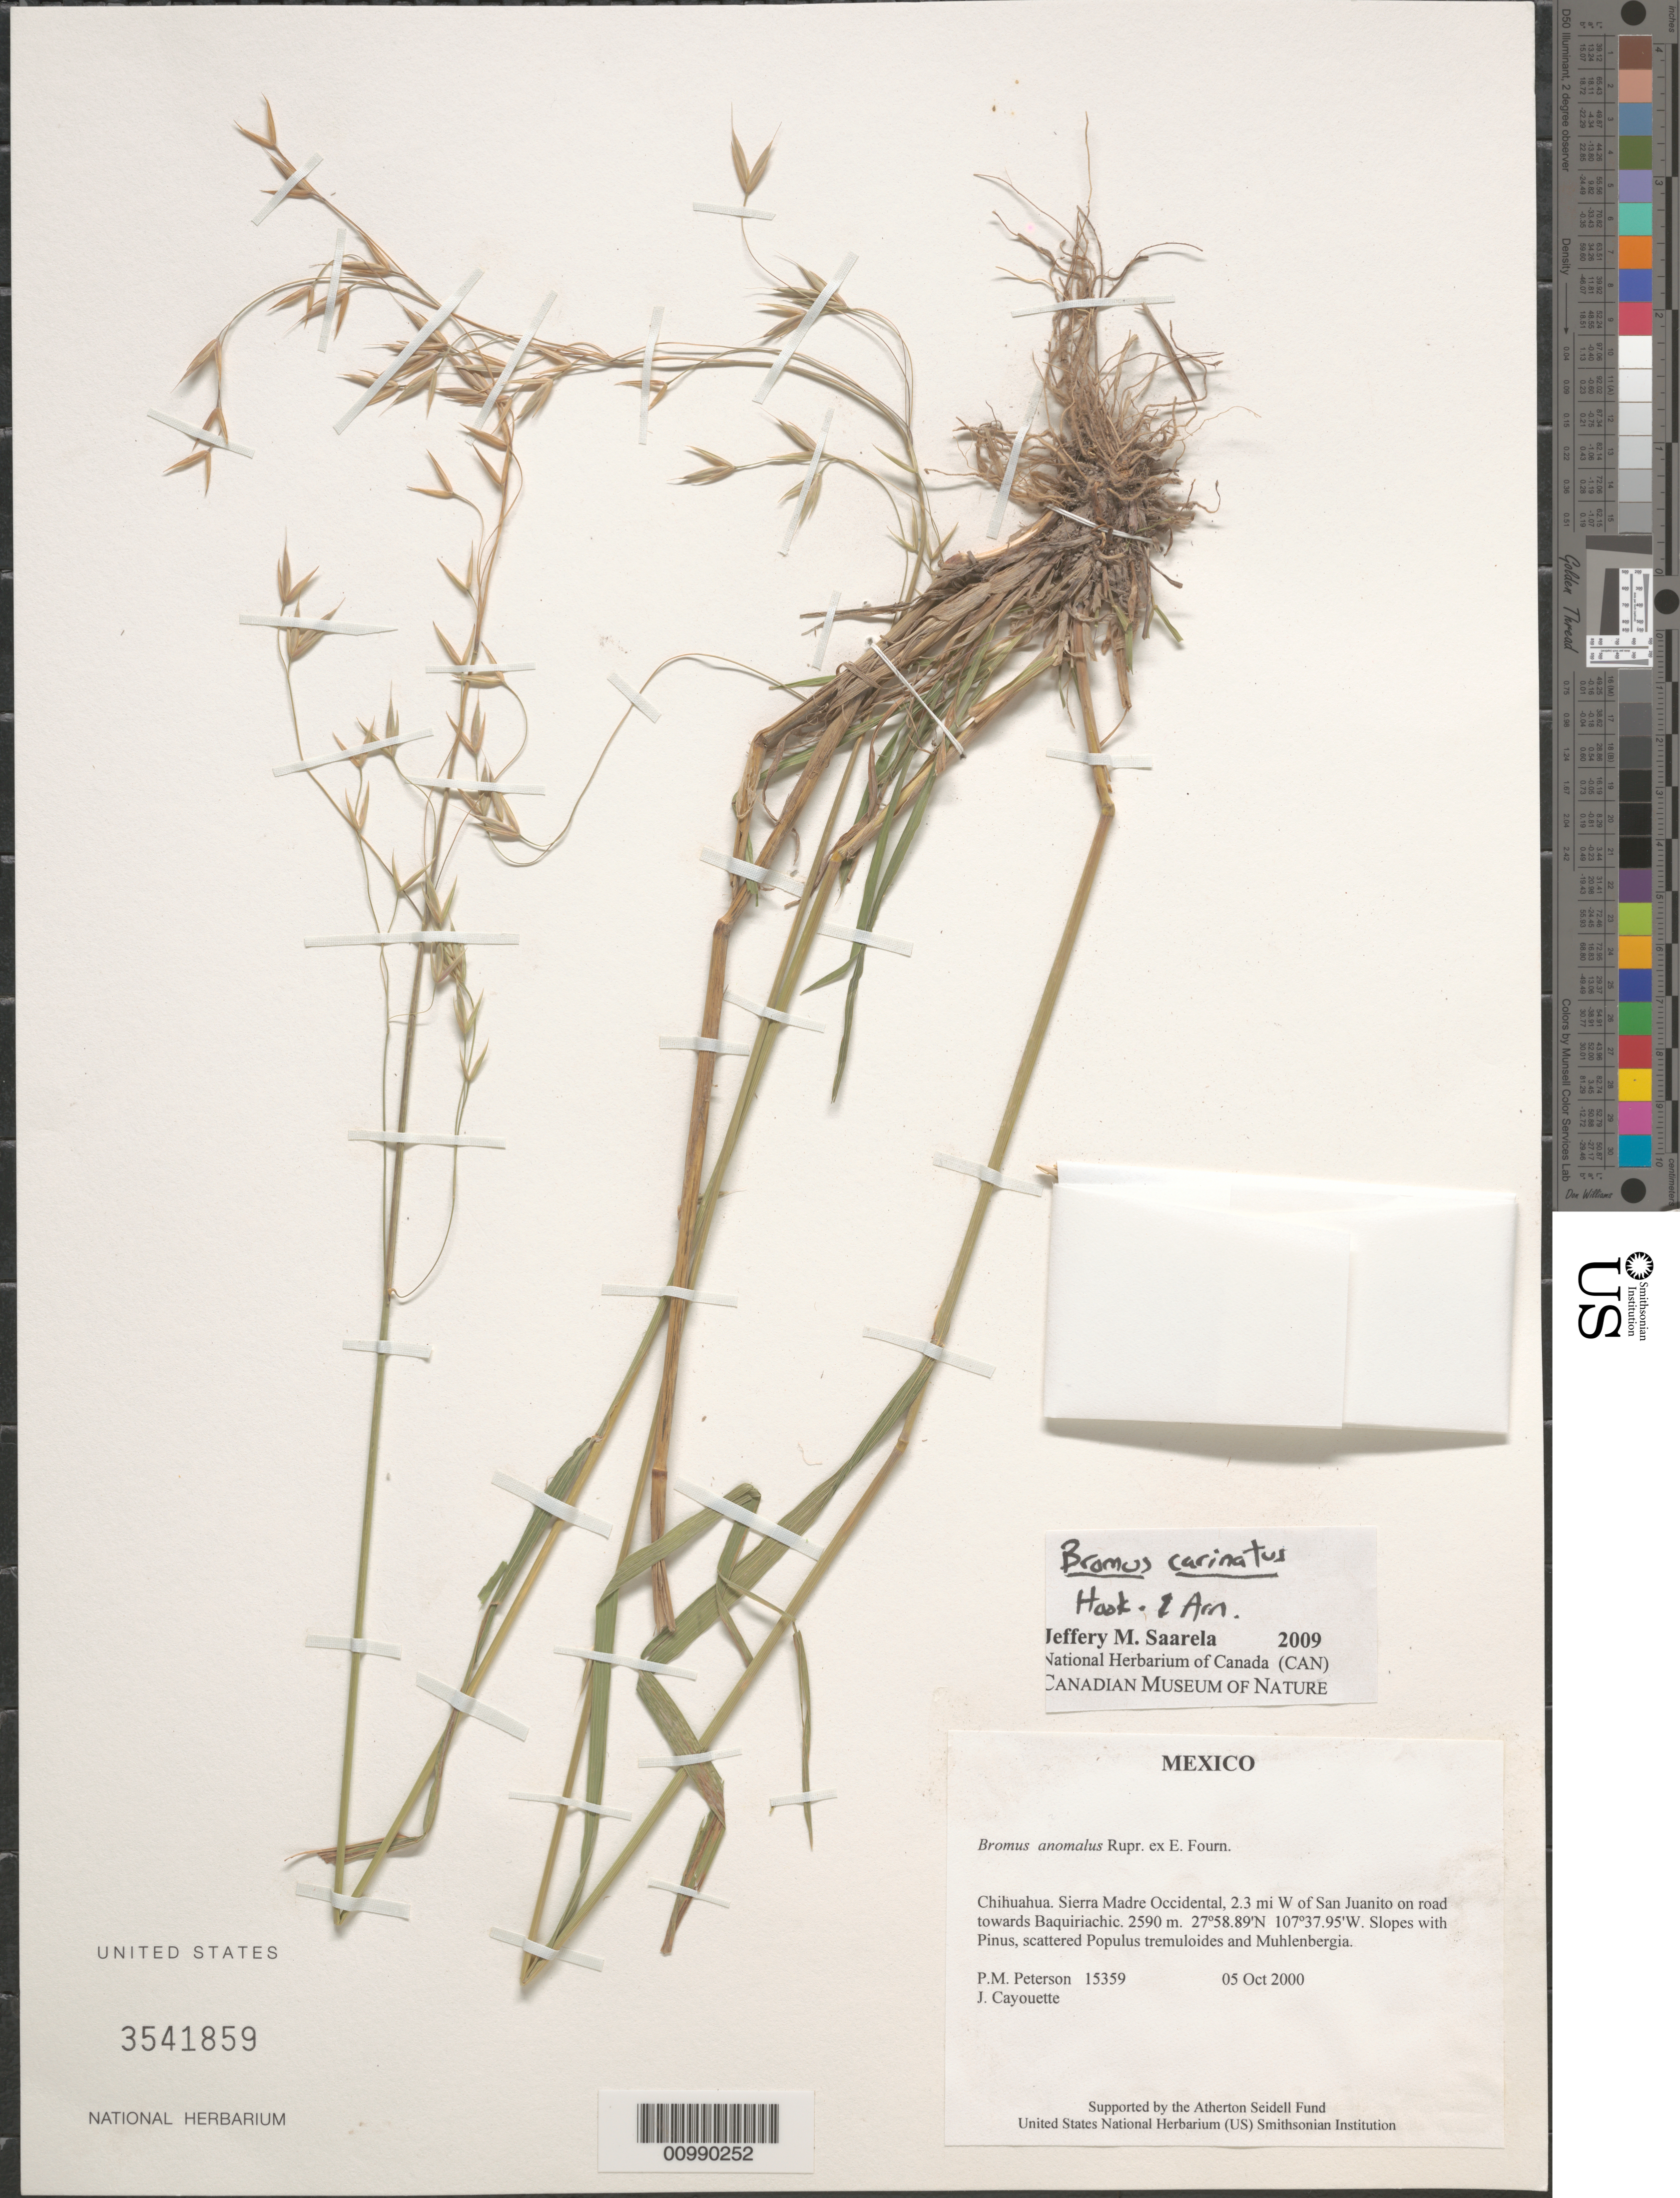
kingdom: Plantae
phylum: Tracheophyta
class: Liliopsida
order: Poales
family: Poaceae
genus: Bromus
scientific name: Bromus carinatus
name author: Hook. & Arn.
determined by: Saarela, J. M., (CAN), Canadian Museum of Nature (CANADA)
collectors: P. M. Peterson & J. Cayouette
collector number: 15359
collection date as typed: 05 Oct 2000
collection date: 2000-10-05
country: Mexico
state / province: Chihuahua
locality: Sierra Madre Occidental, 2.3 mi W of San Juanito on road towards Baquiriachic.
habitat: Slopes with Pinus, scattered Populus tremuloides and Muhlenbergia.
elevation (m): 2590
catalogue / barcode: US 3541859